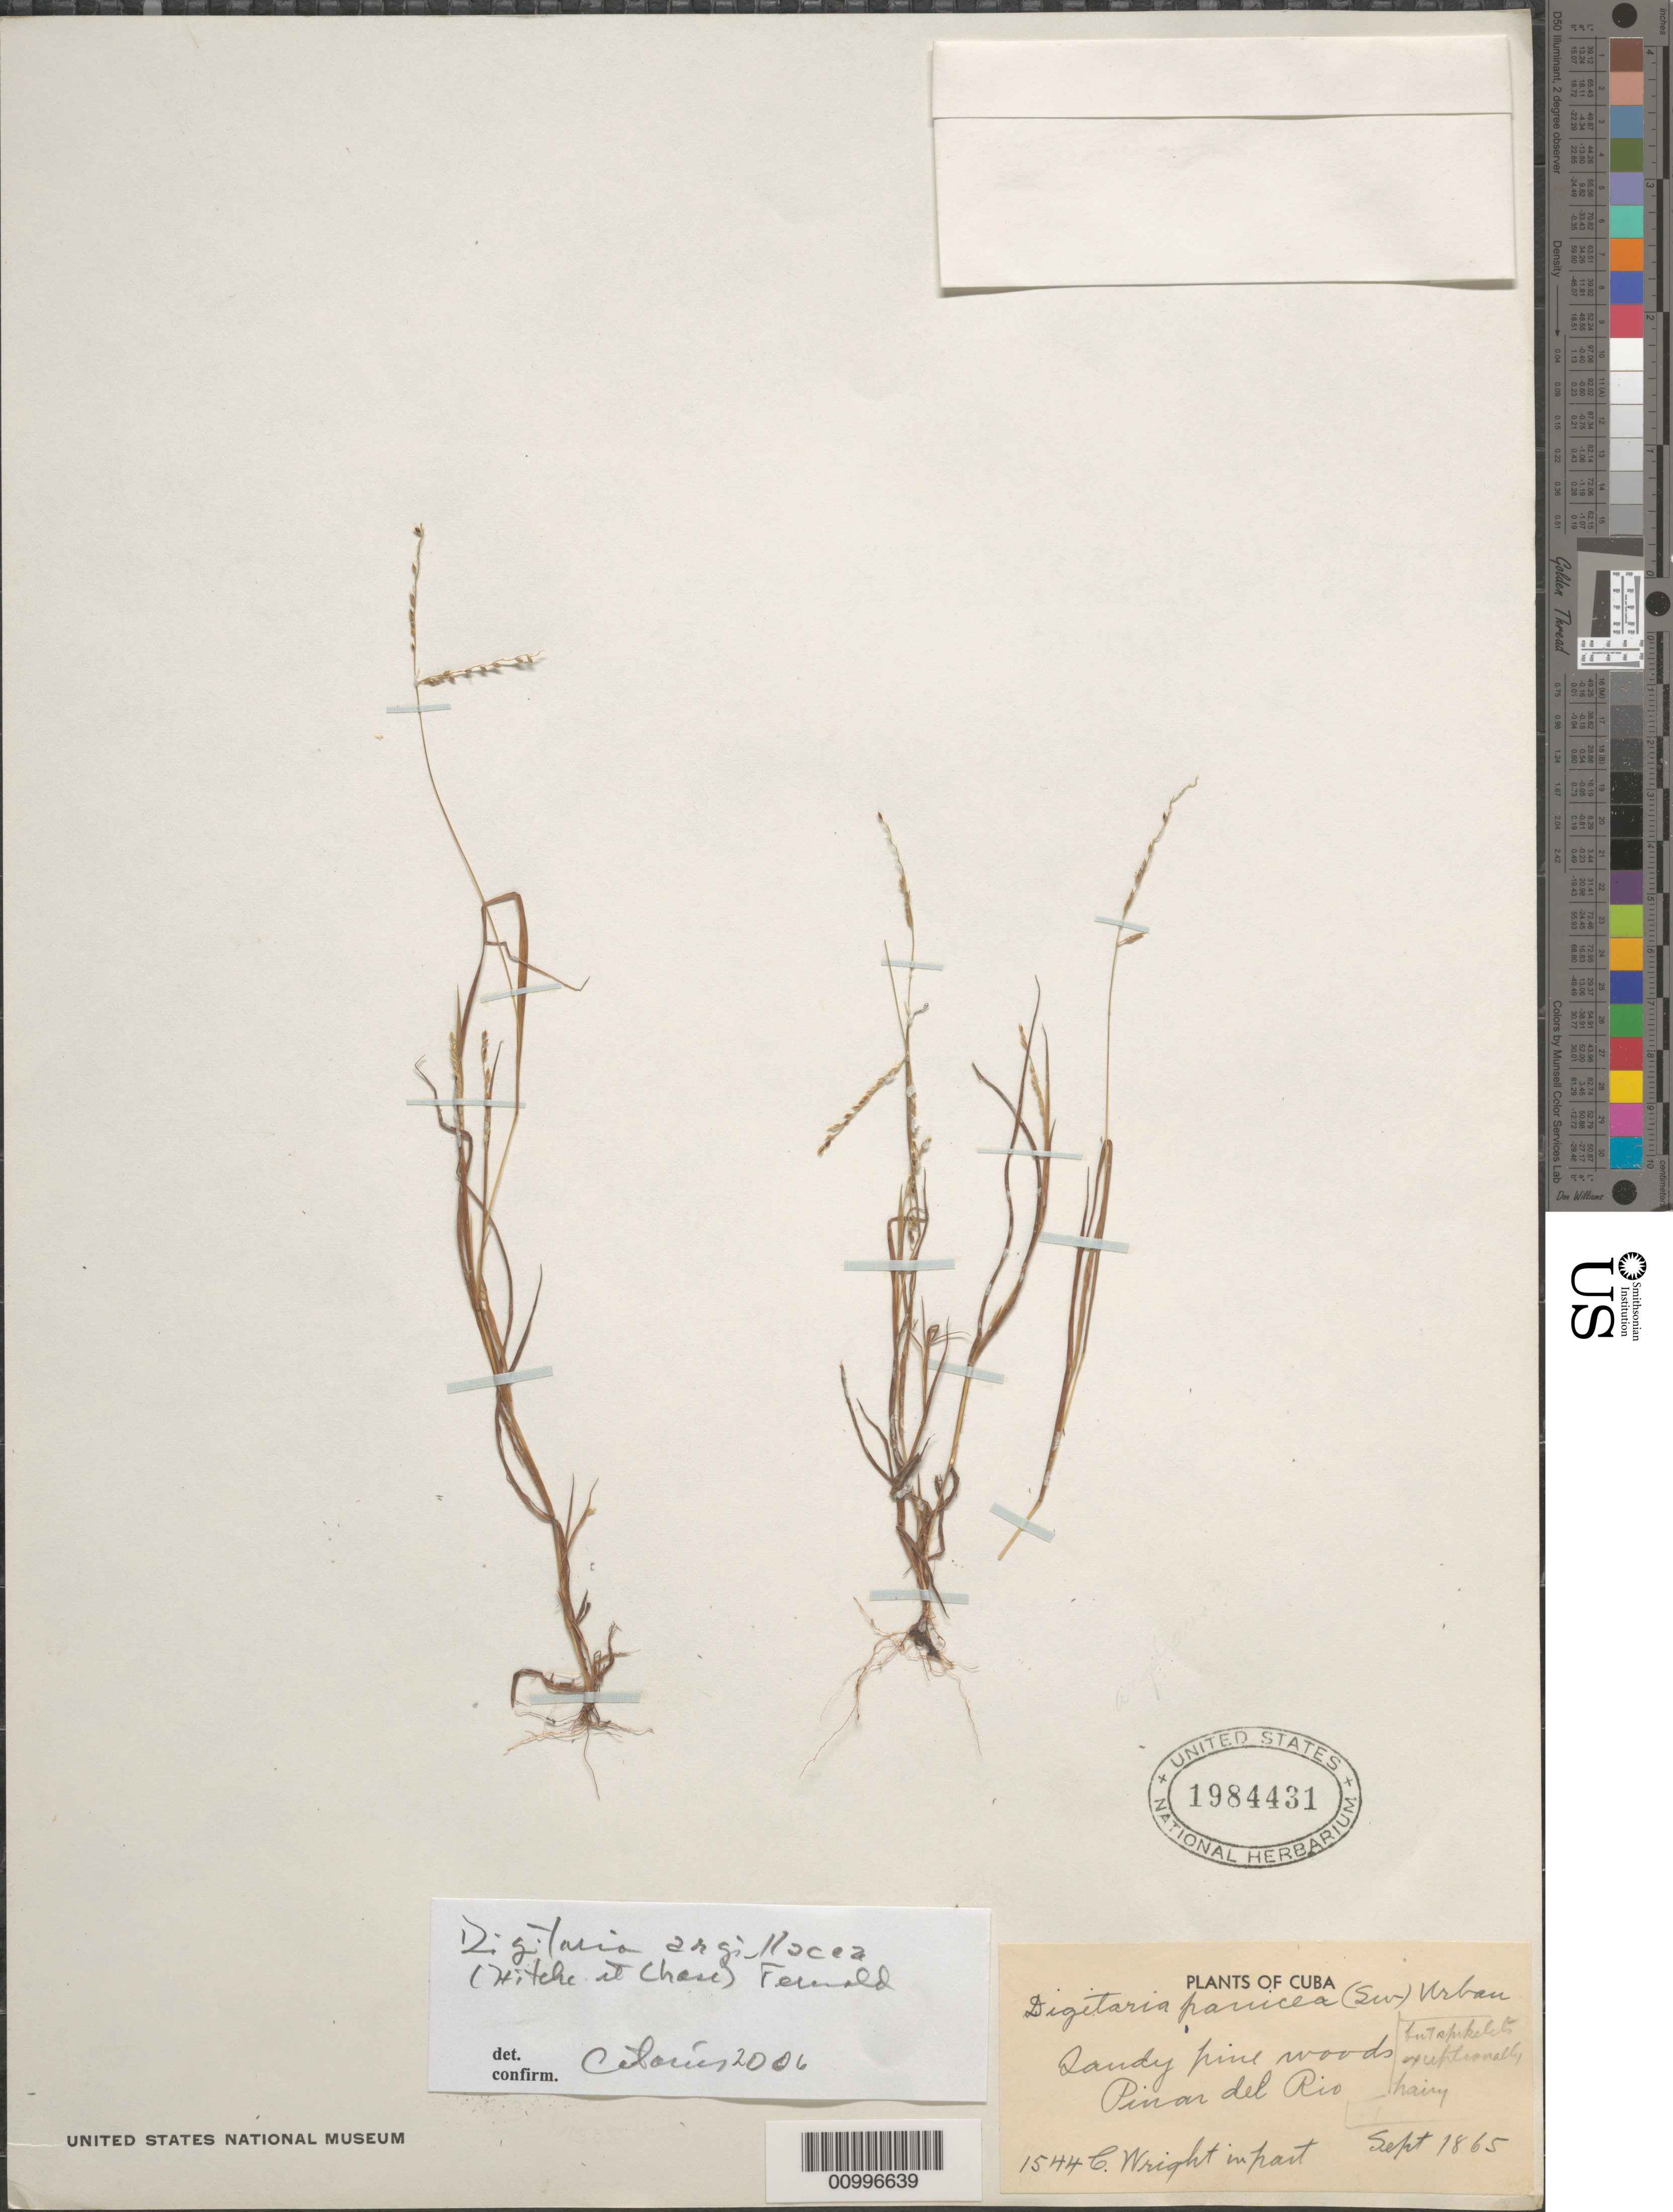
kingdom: Plantae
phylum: Tracheophyta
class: Liliopsida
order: Poales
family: Poaceae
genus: Digitaria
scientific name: Digitaria argillacea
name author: (Hitchc. & Chase) Fernald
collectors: C. Wright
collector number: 1544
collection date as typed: Sep 1865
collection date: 1865-09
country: Cuba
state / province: Pinar del Rio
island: Cuba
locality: Pinar del Rio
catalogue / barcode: US 1984431